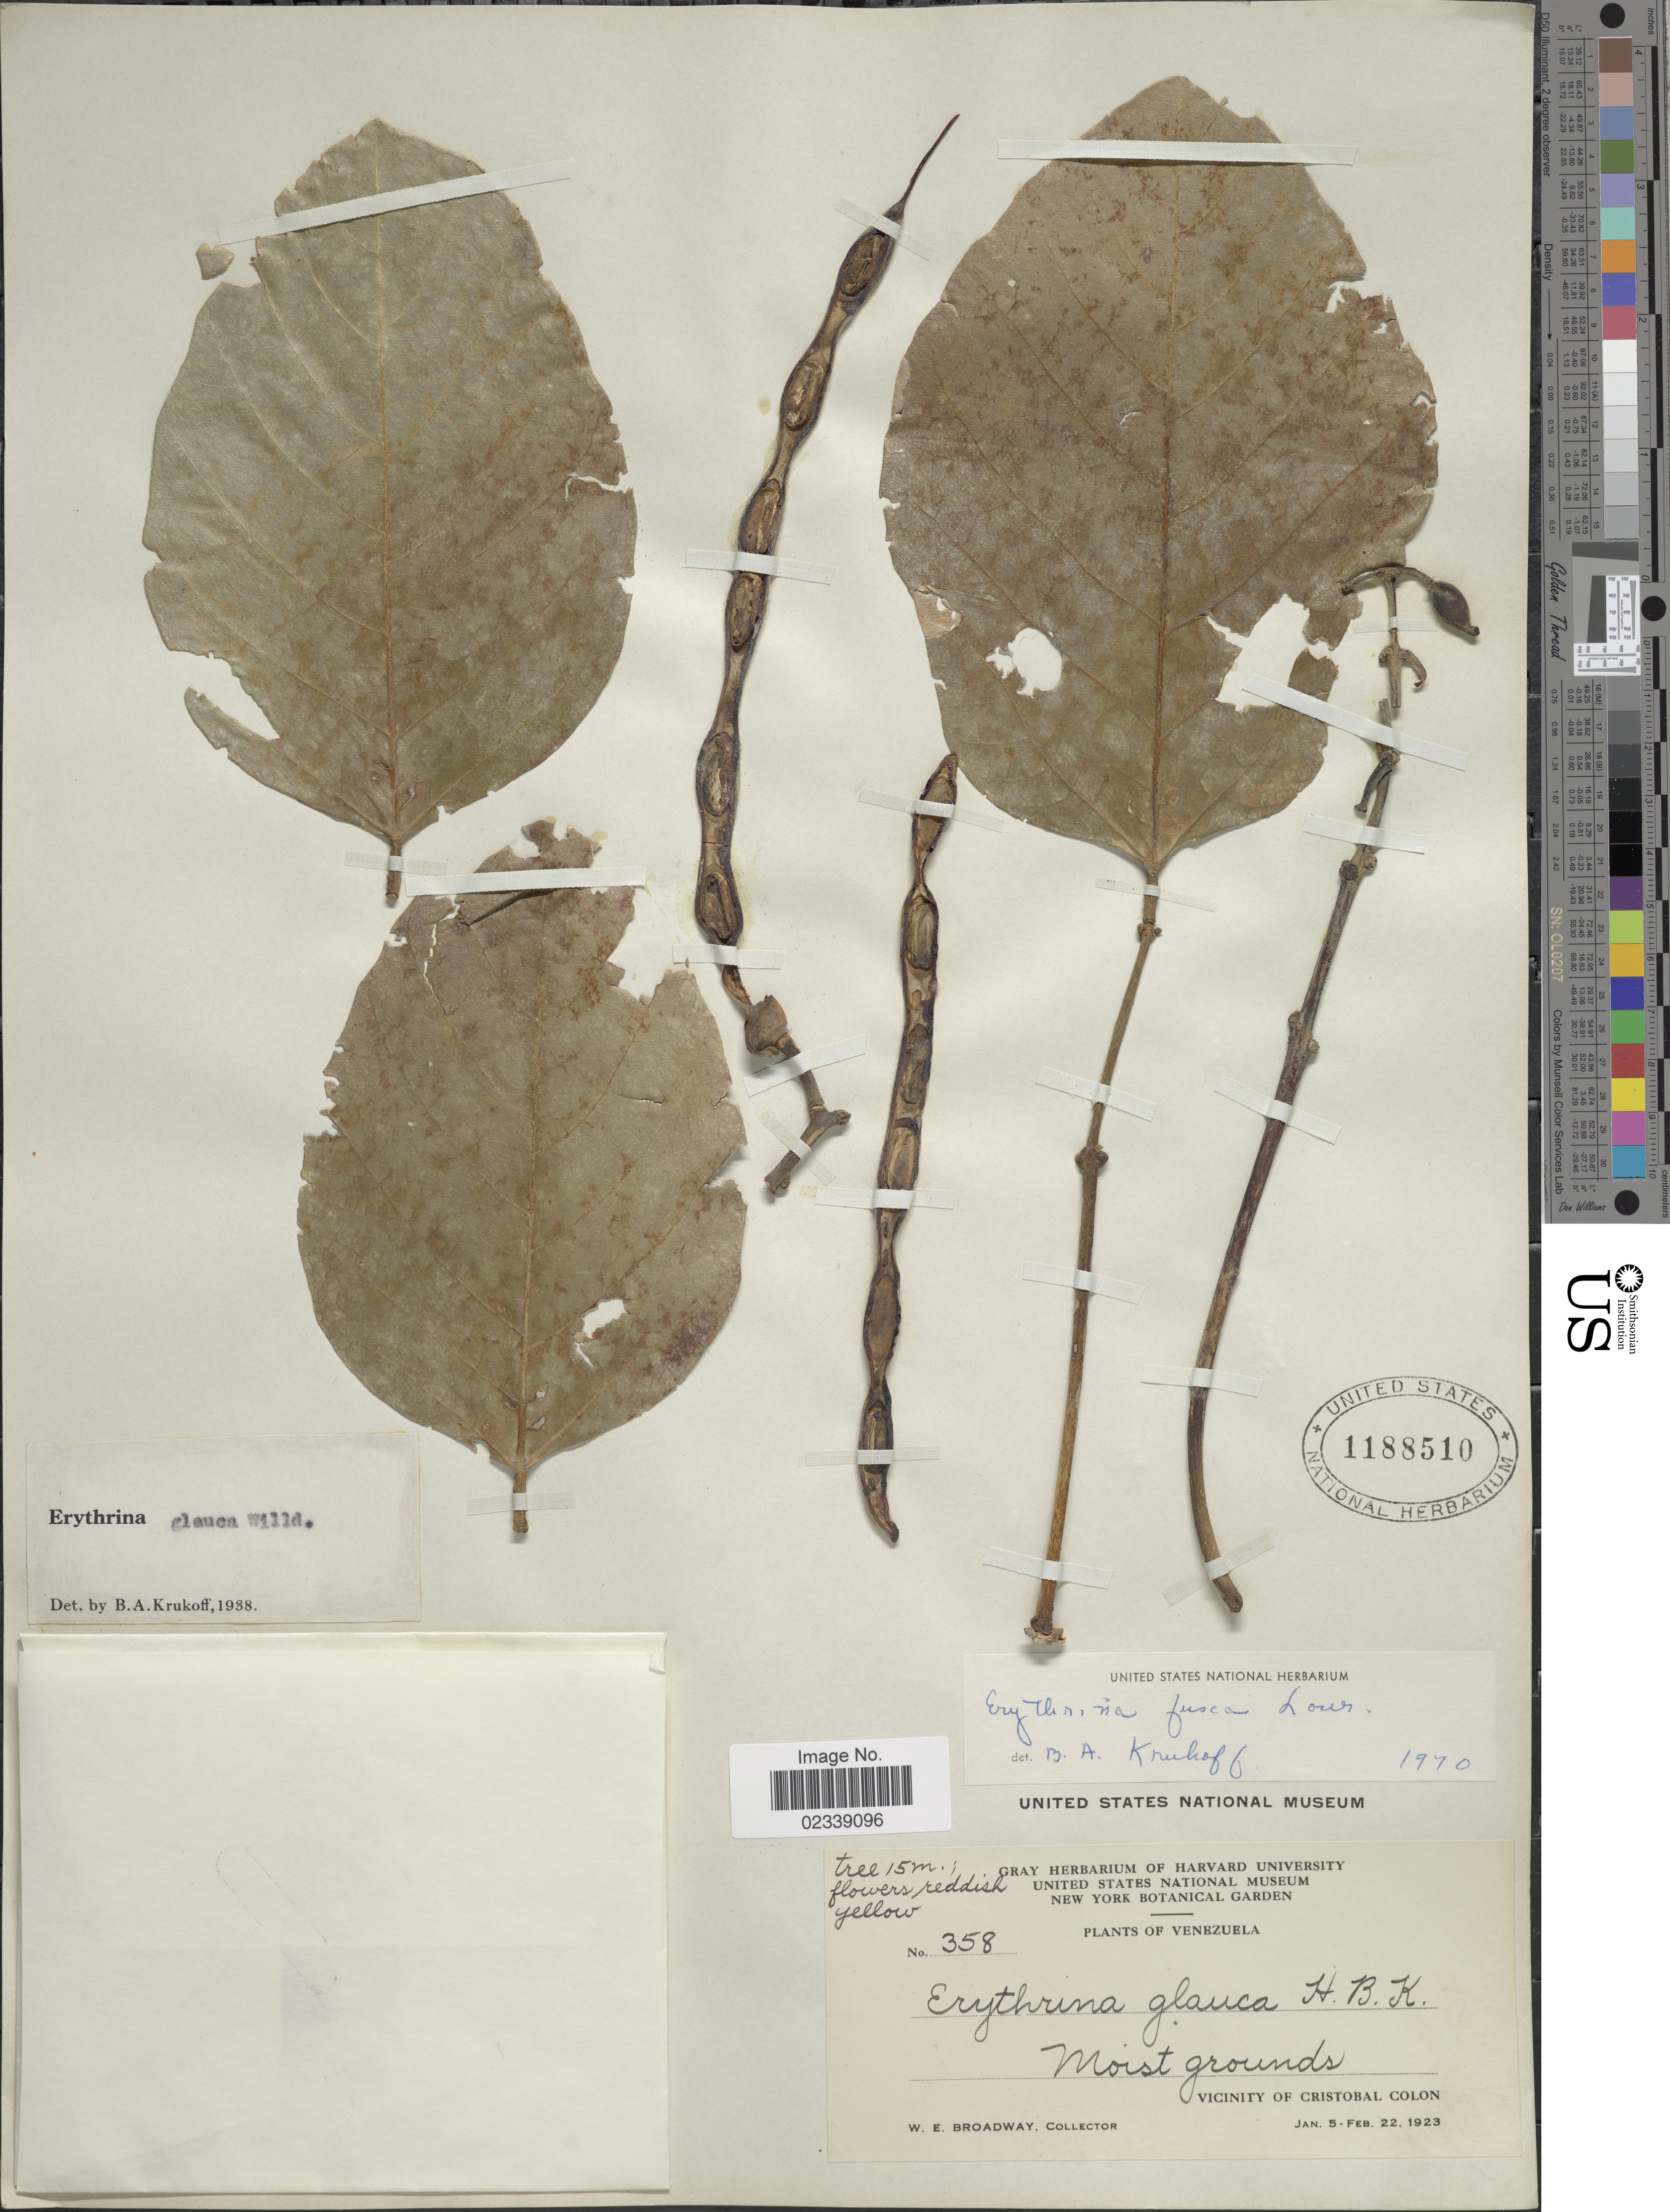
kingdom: Plantae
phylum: Tracheophyta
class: Magnoliopsida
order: Fabales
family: Fabaceae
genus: Erythrina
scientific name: Erythrina fusca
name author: Lour.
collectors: W. E. Broadway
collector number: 358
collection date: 1923-01-05/1923-02-22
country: Venezuela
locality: Vicinity of Cristobal Colon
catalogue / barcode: US 1188510